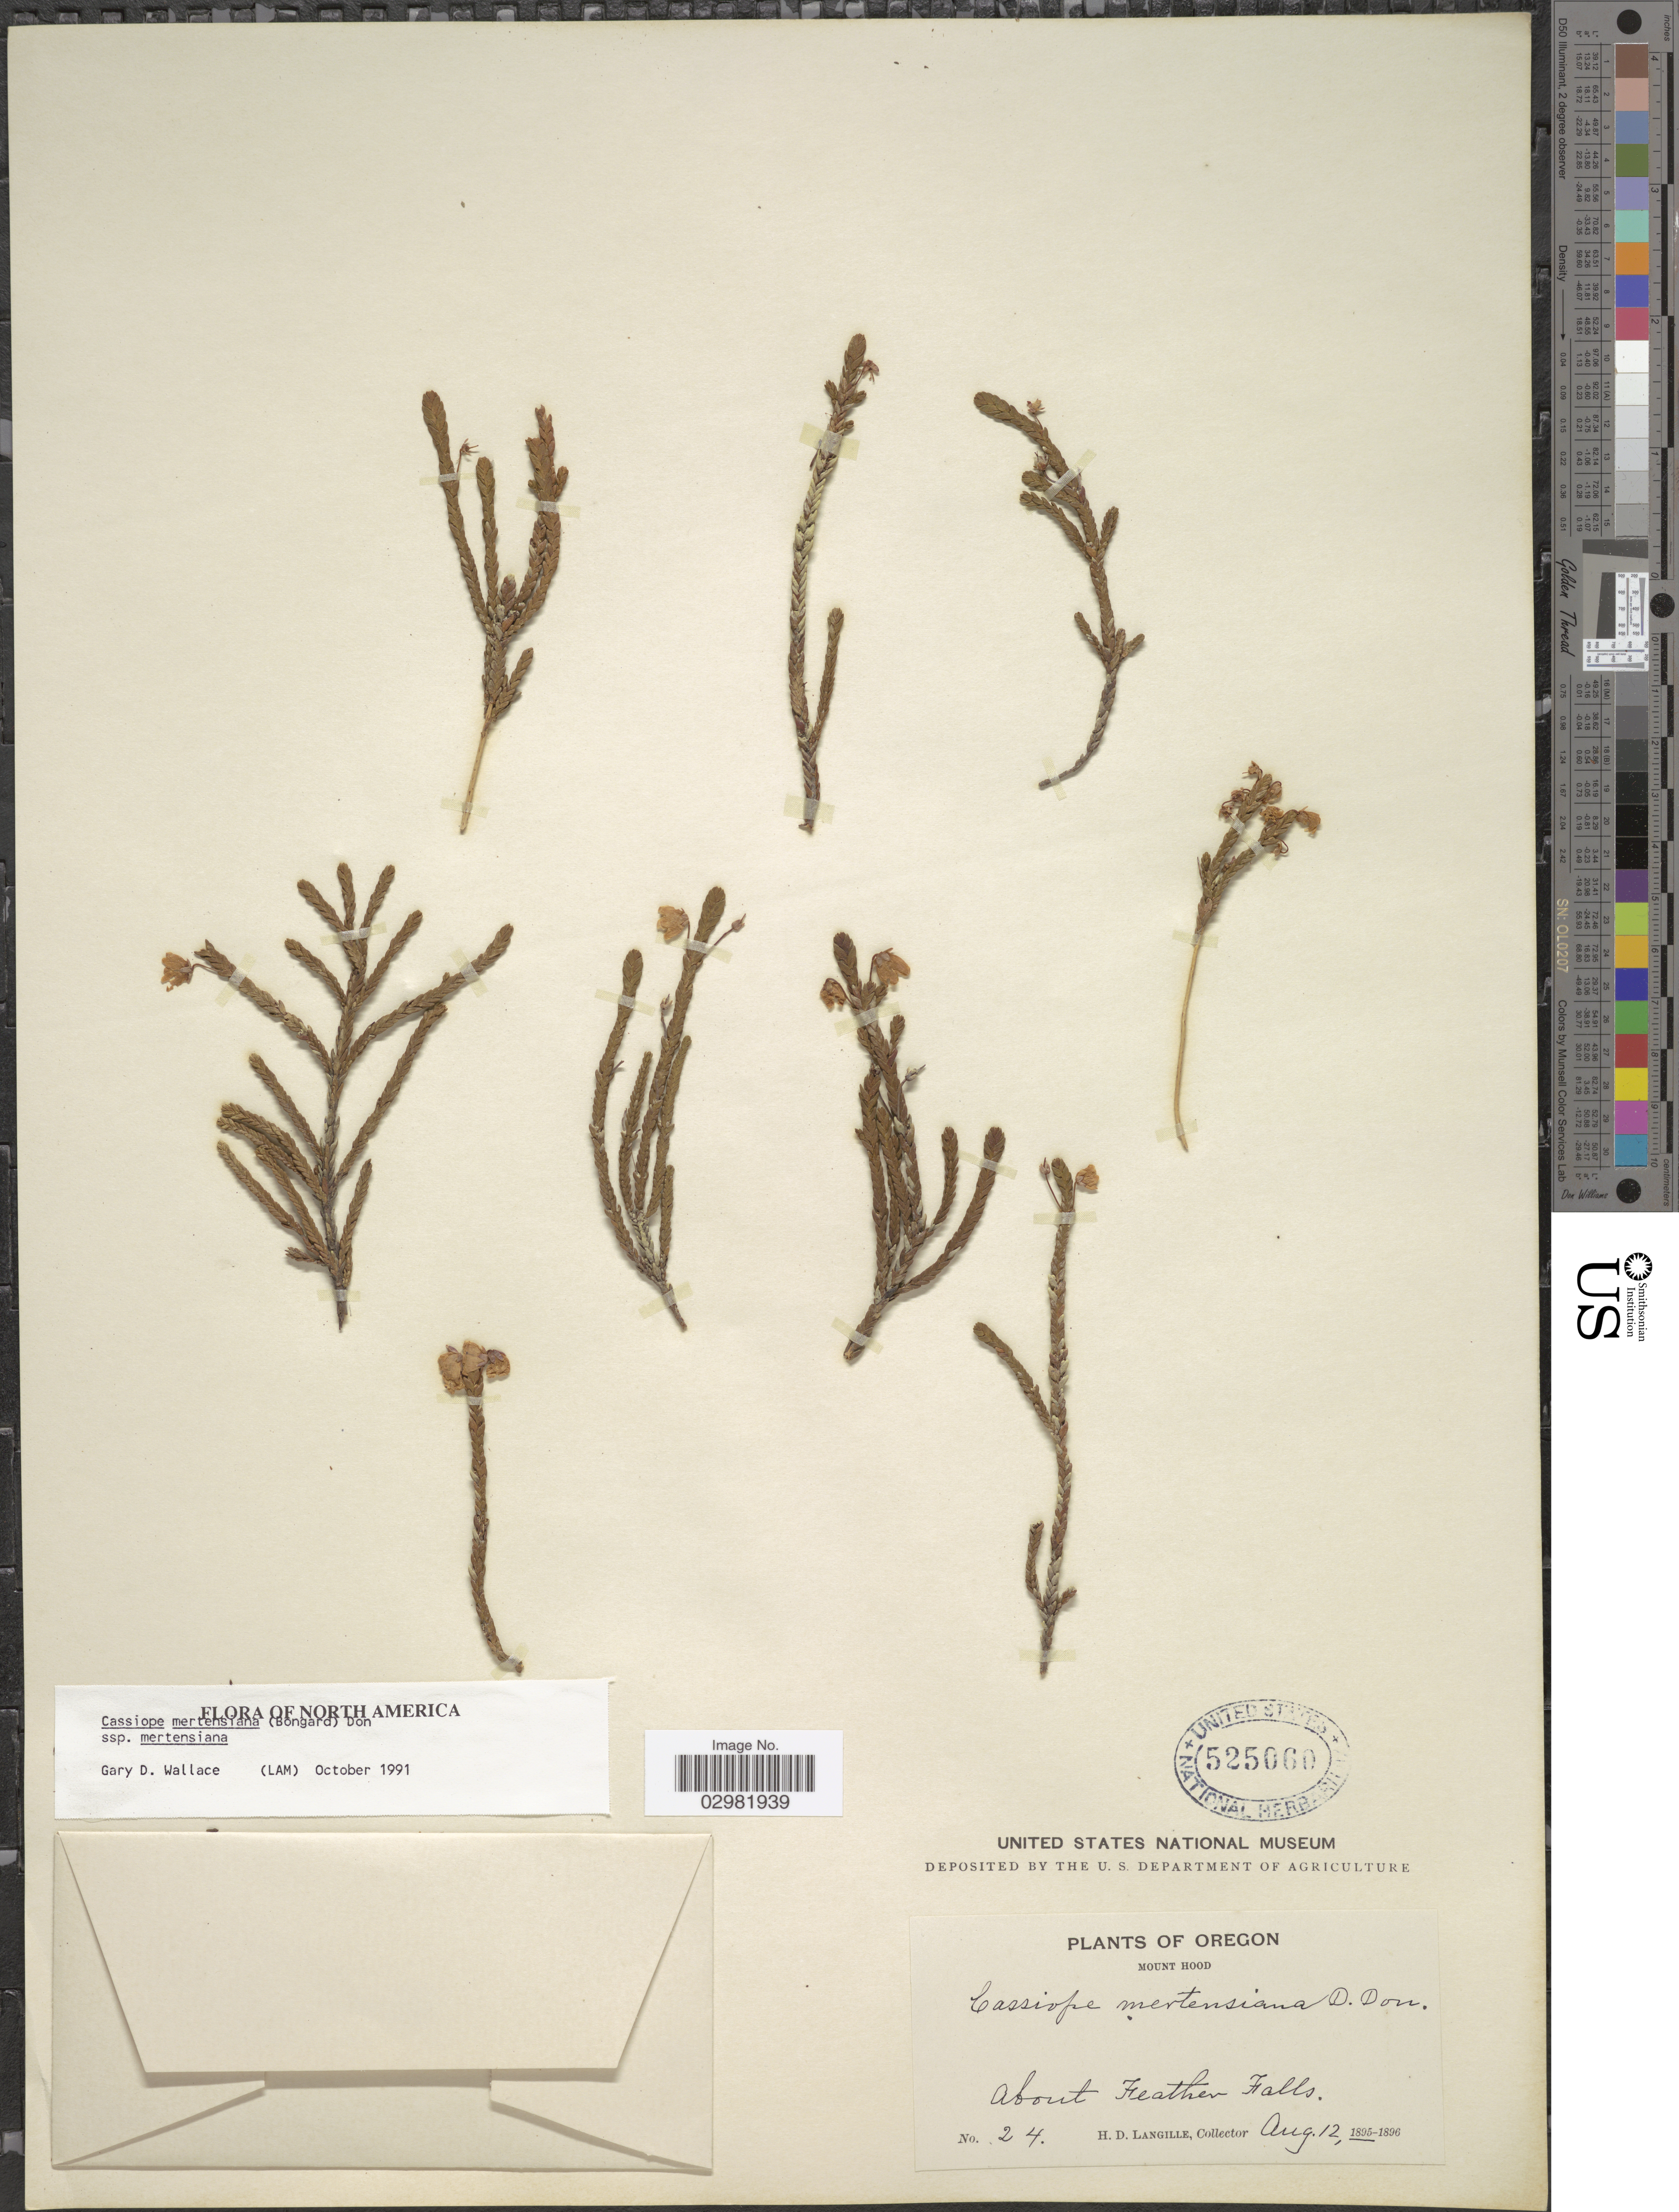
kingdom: Plantae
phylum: Tracheophyta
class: Magnoliopsida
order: Ericales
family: Ericaceae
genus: Cassiope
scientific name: Cassiope mertensiana subsp. mertensiana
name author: (Bong.) G. Don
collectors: H. Langille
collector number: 24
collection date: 1895-08-12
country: United States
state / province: Oregon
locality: Mount Hood, about Feather Falls.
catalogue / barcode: US 525060